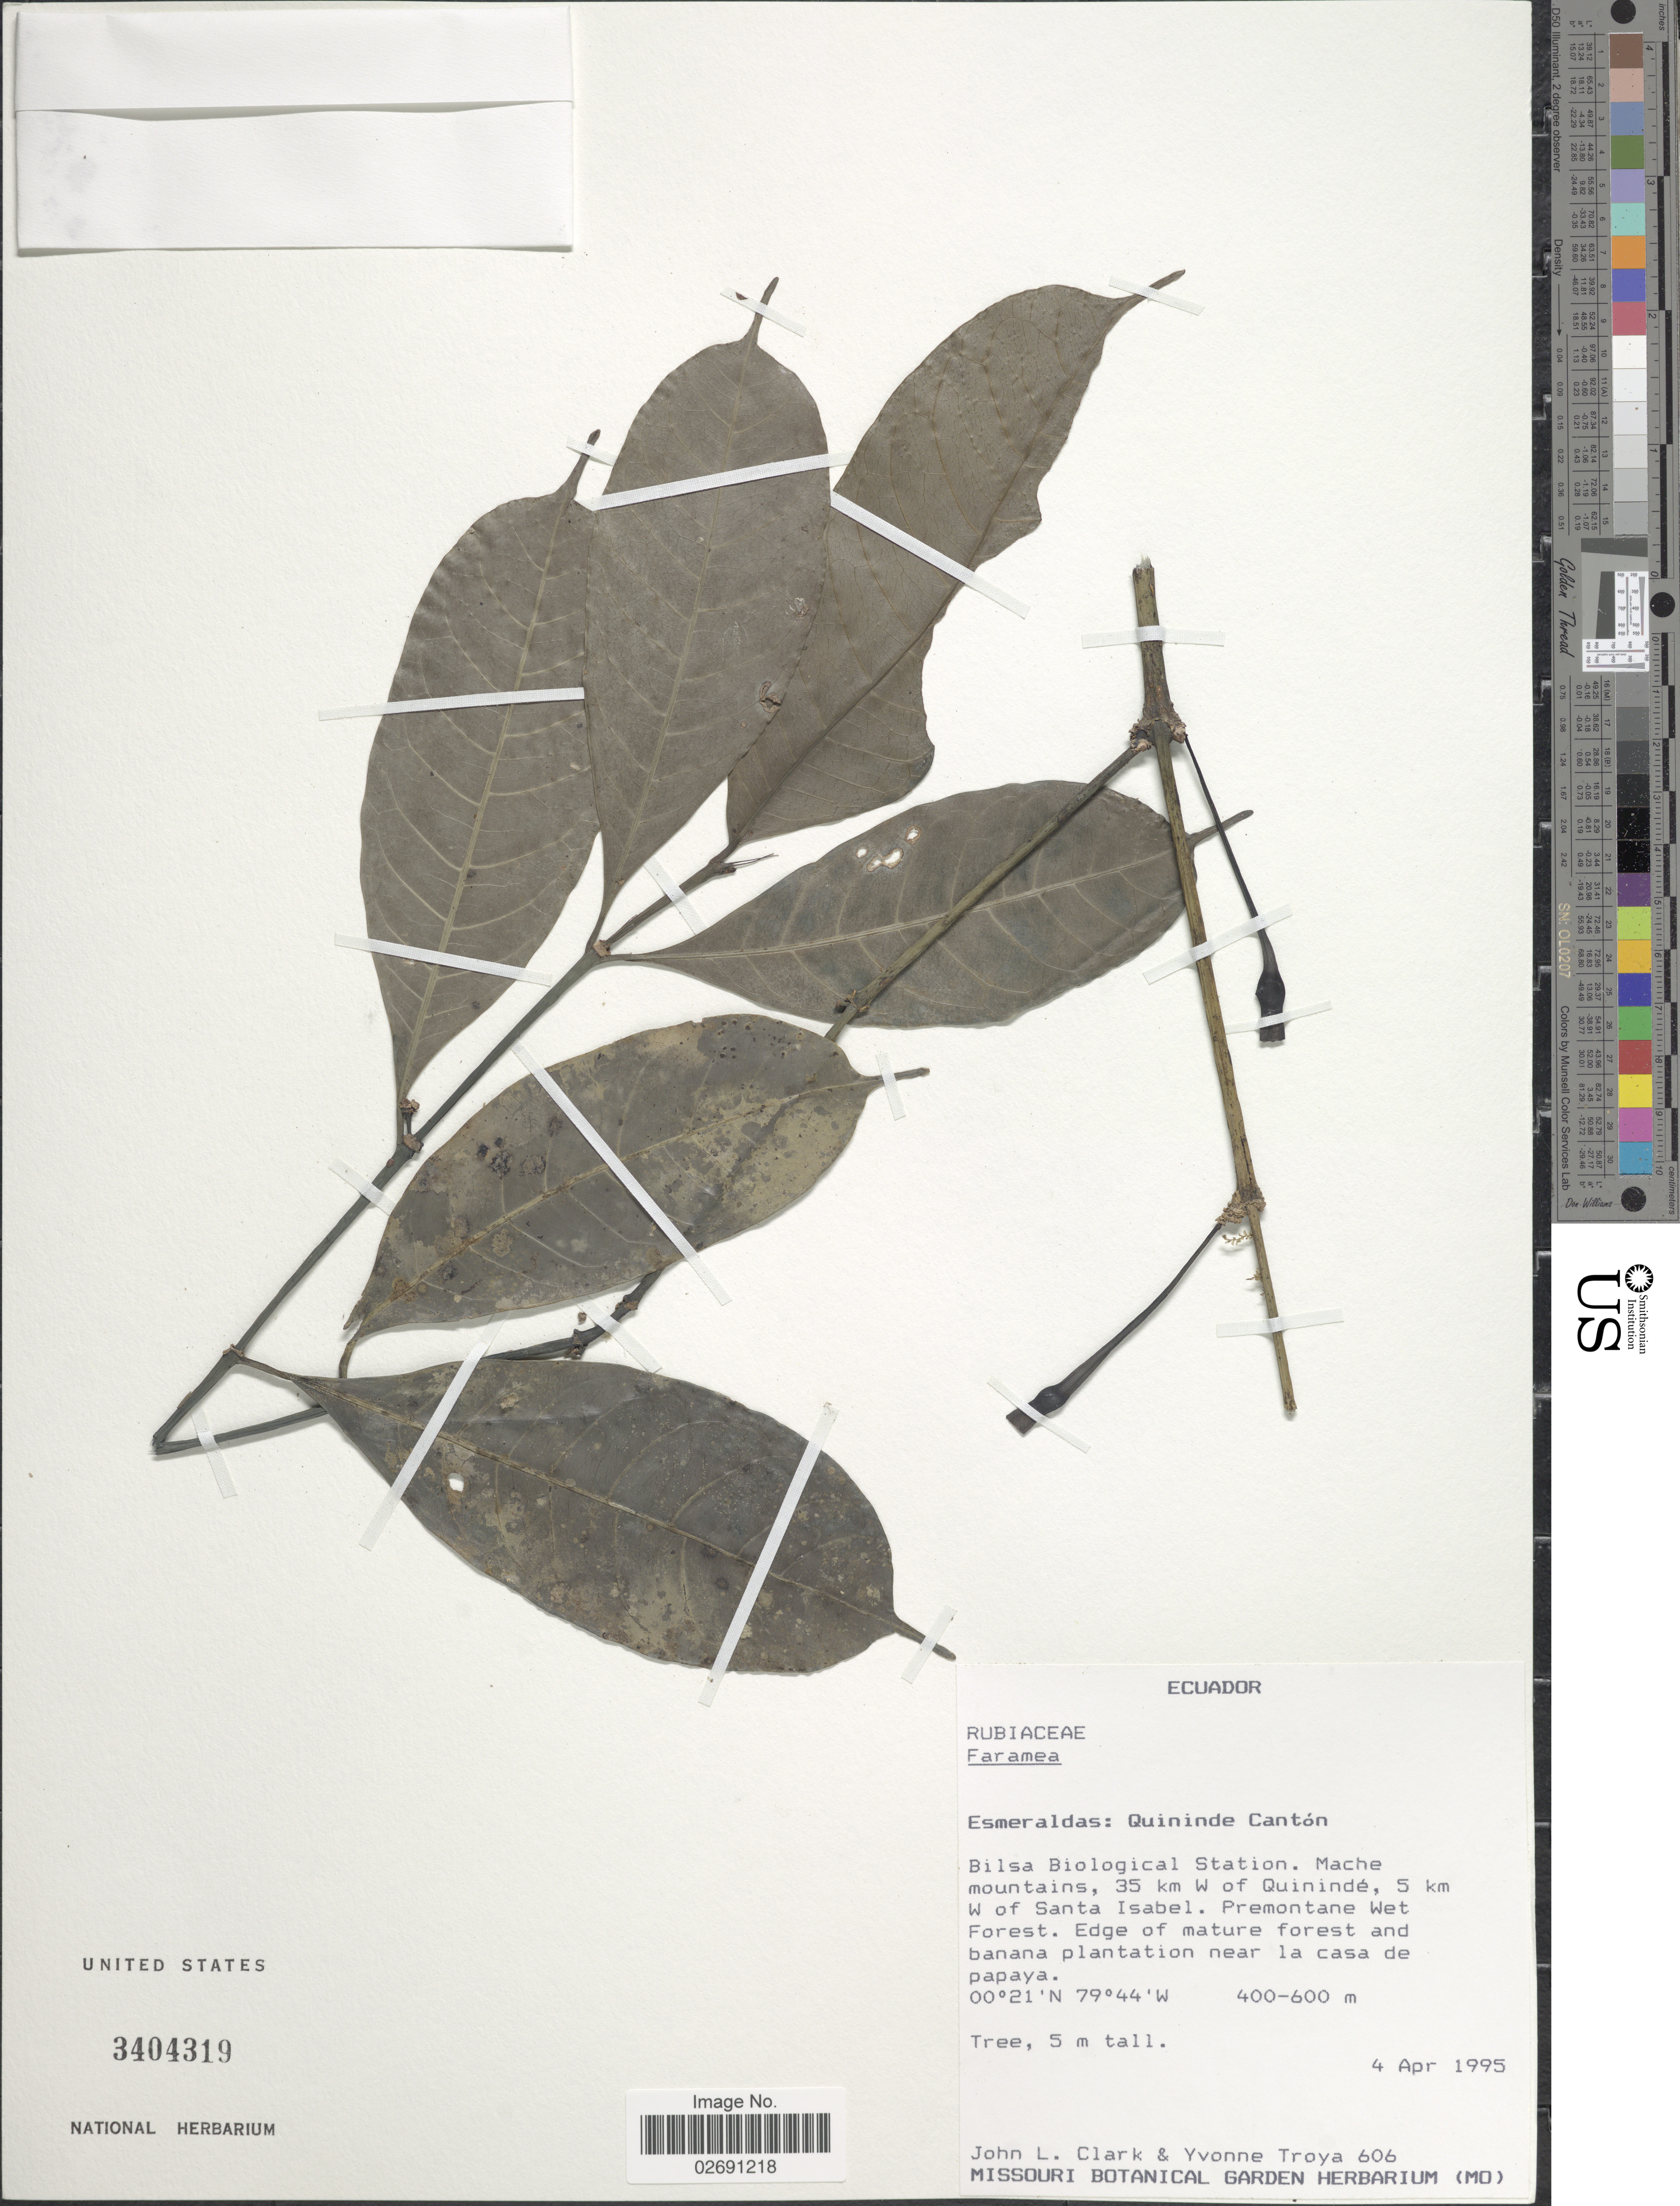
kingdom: Plantae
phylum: Tracheophyta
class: Magnoliopsida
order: Gentianales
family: Rubiaceae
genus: Faramea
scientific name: Faramea sp.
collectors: J. L. Clark & Y. Troya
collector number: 606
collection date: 1995-04-04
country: Ecuador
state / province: Esmeraldas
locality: Quininde Canton, Bilsa Biological Station, Mache mountains, 35 km W of Quininde, 5 km W of Santa Isabel, edge of mature forest and banana plantation near la casa de papaya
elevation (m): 400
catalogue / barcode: US 3404319